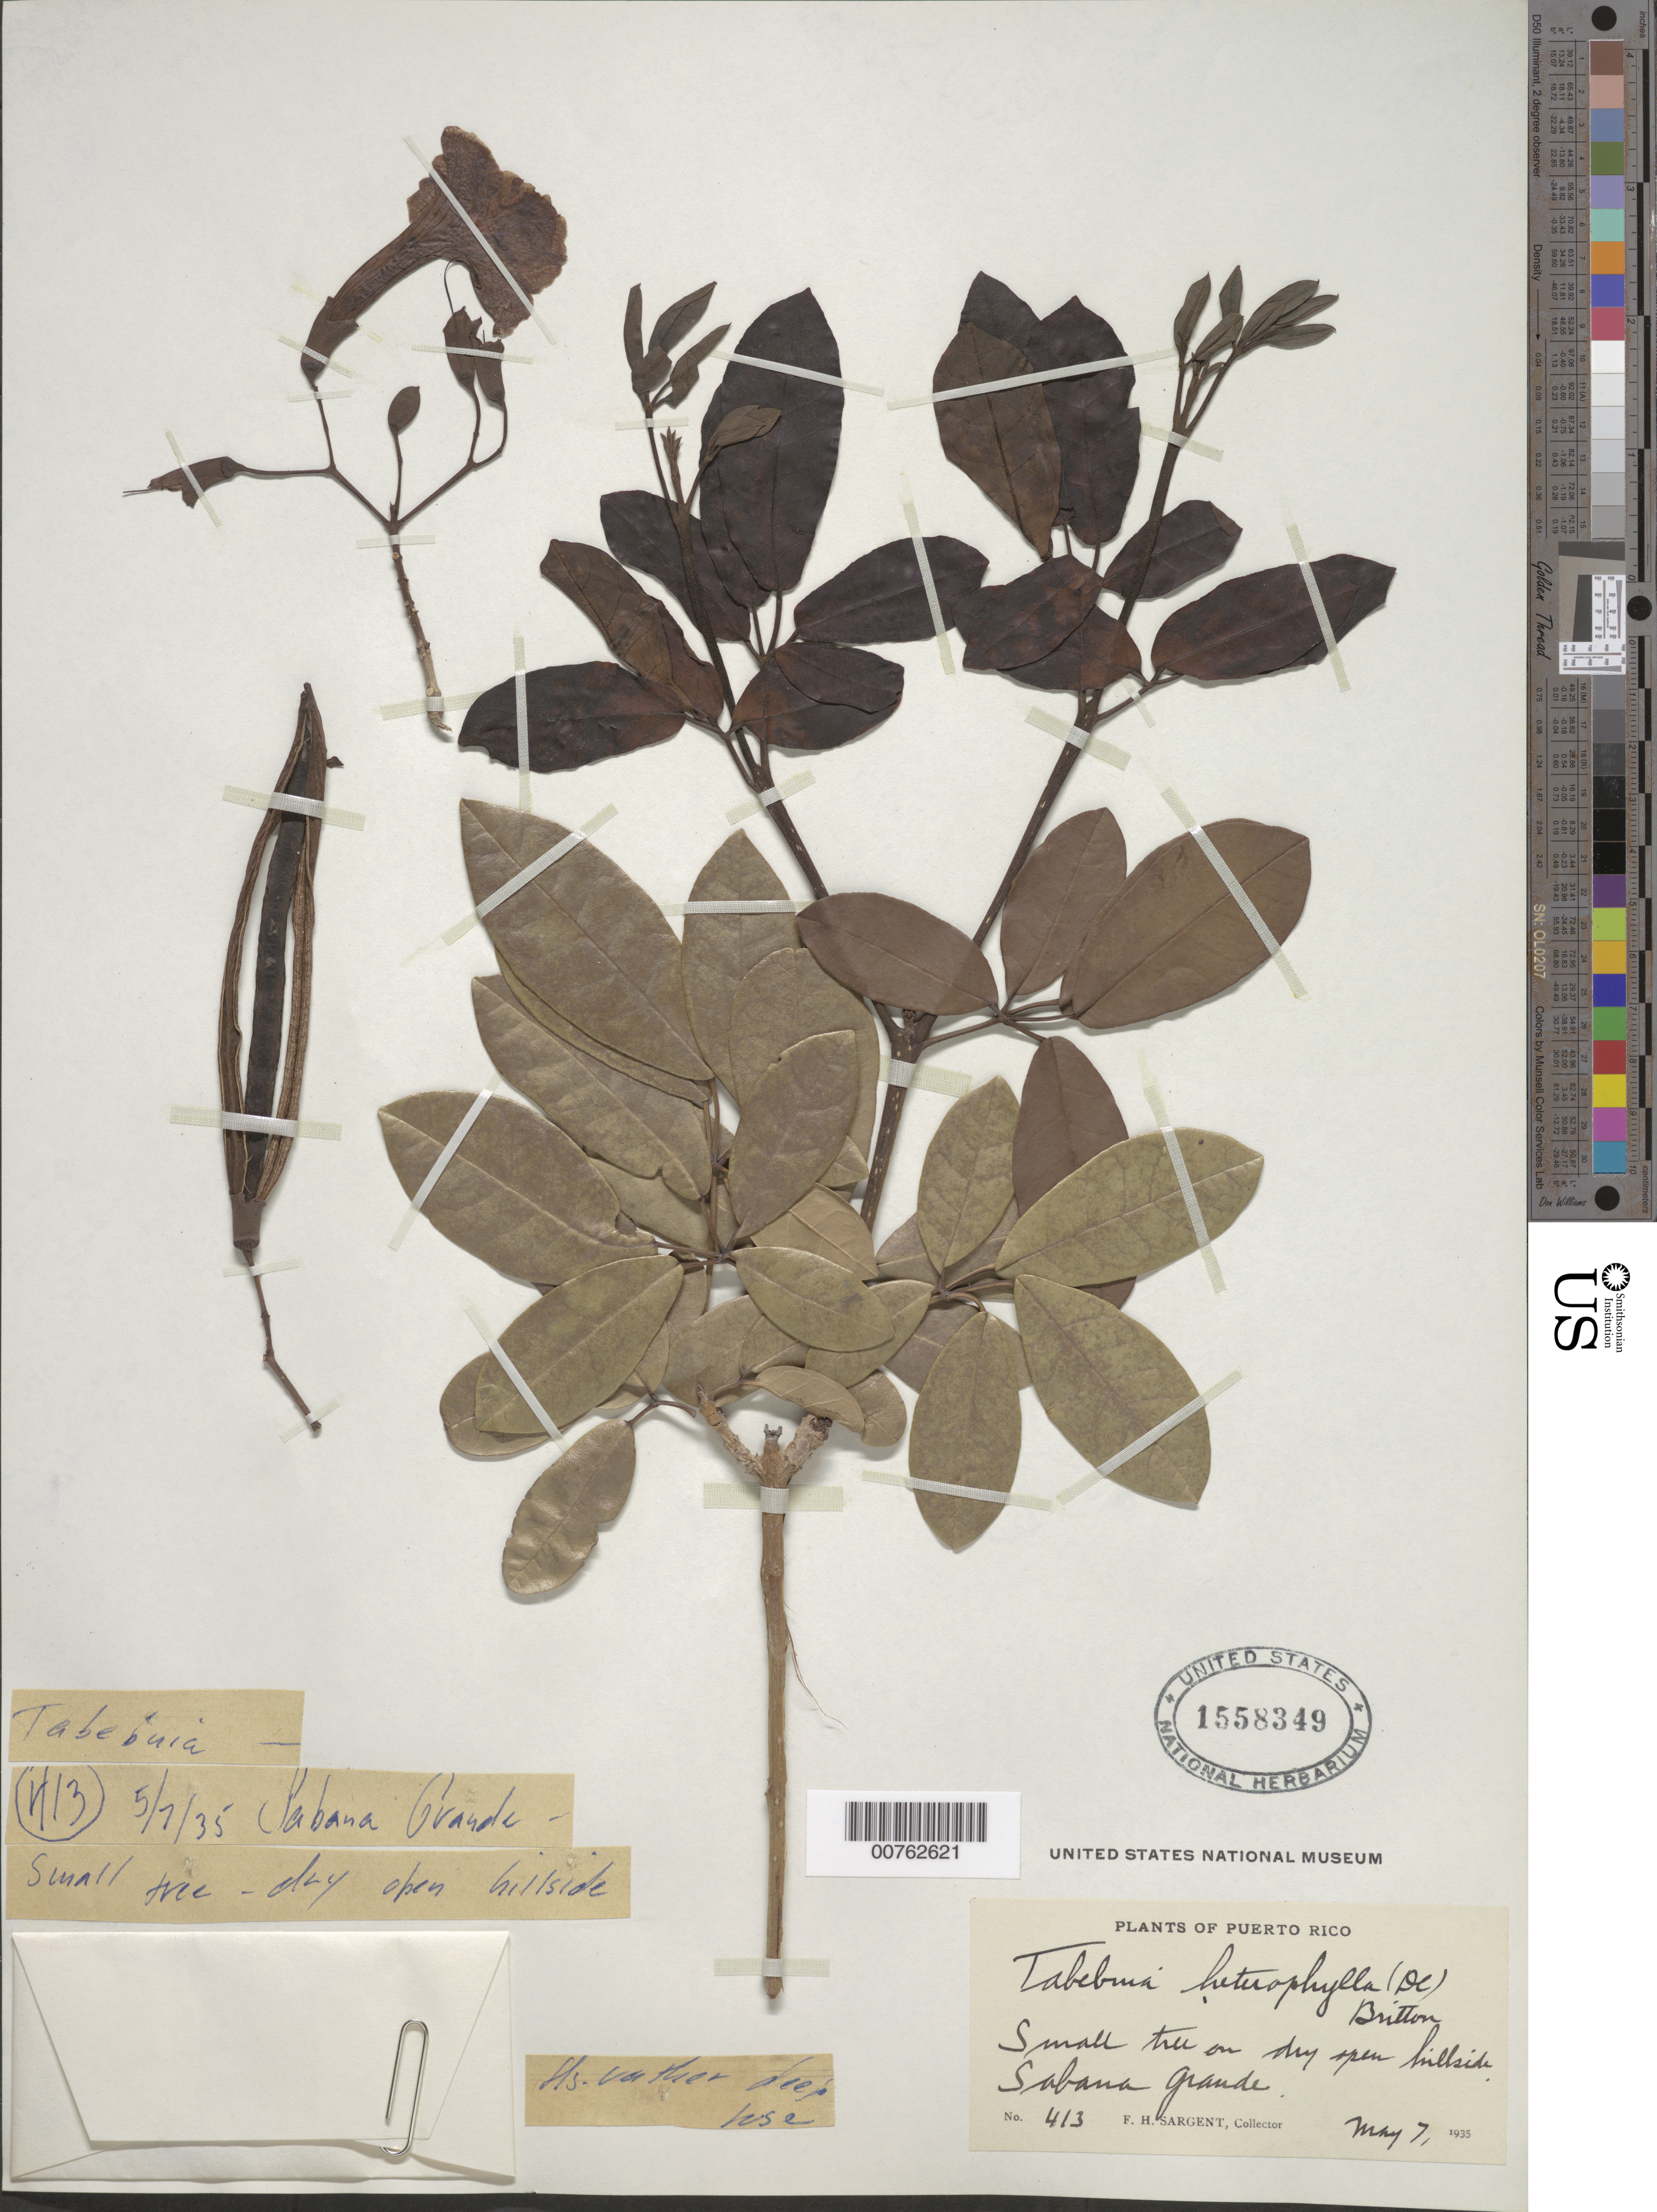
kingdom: Plantae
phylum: Tracheophyta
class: Magnoliopsida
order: Lamiales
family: Bignoniaceae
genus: Tabebuia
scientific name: Tabebuia heterophylla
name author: (DC.) Britton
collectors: F. H. Sargent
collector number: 413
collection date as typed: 07 May 1935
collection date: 1935-05-07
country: Puerto Rico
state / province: Sabana Grande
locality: Sabana Grande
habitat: Dry open hillside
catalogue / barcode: US 1558349